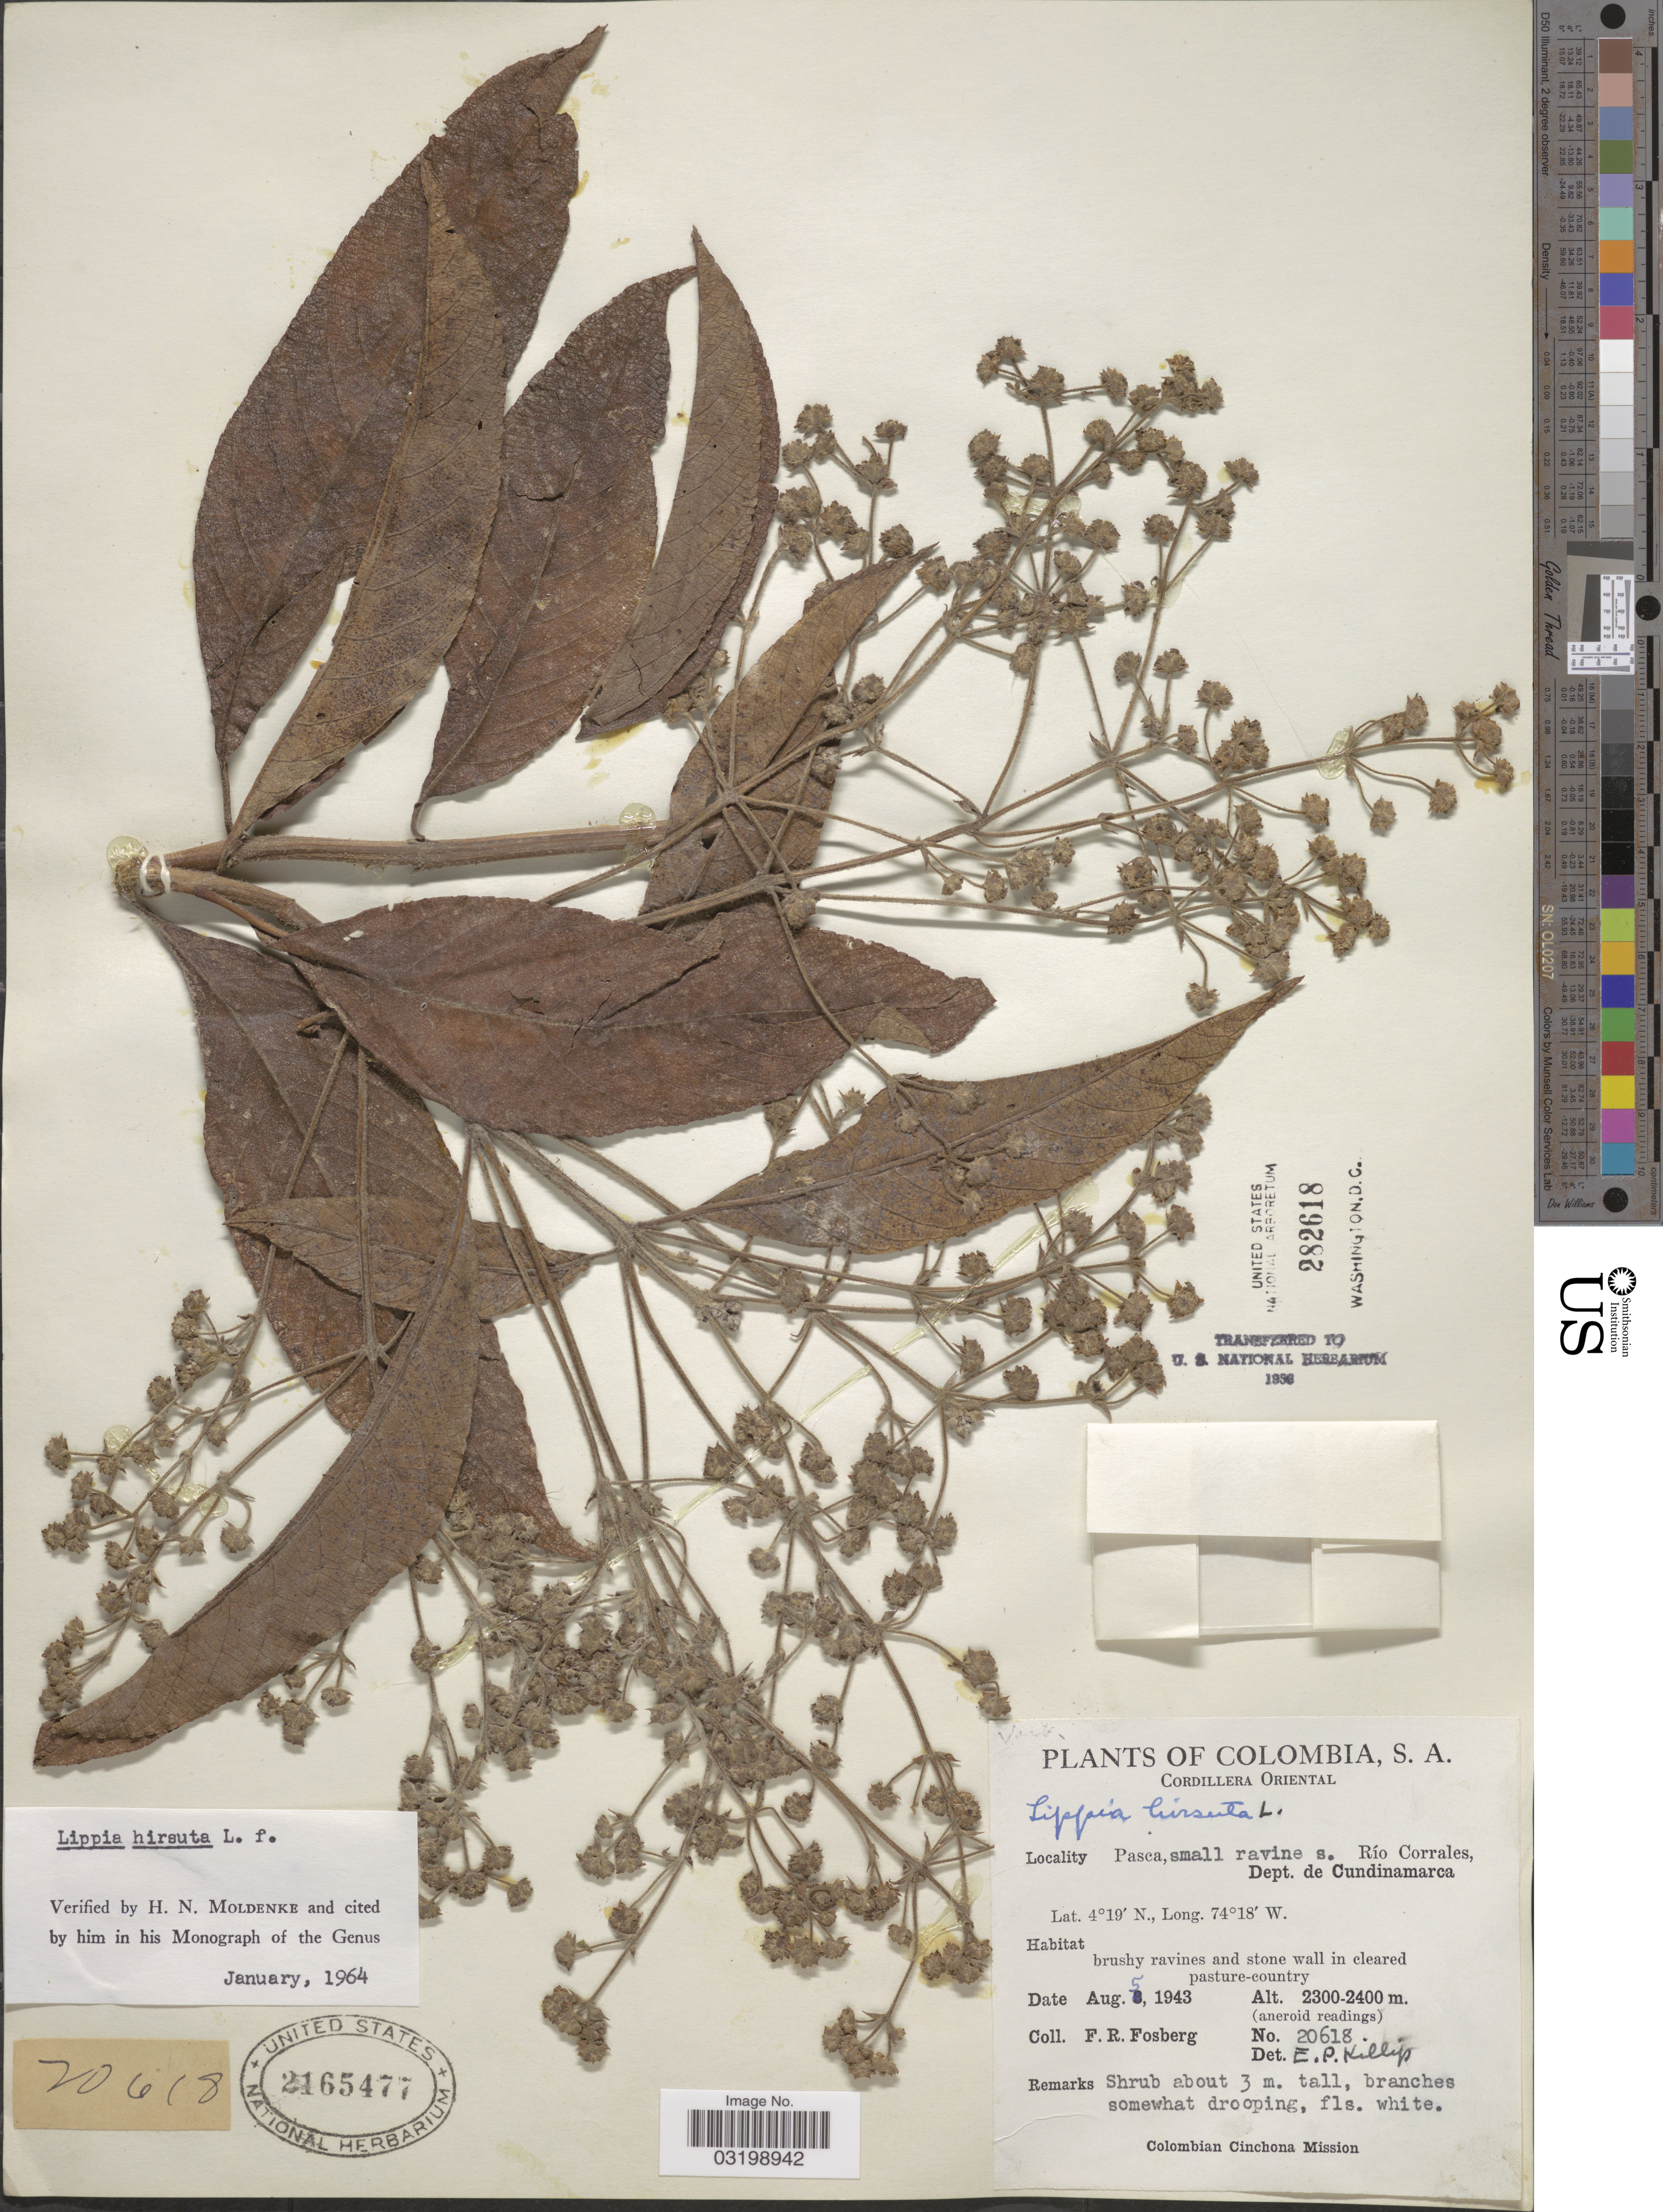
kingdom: Plantae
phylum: Tracheophyta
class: Magnoliopsida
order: Lamiales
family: Verbenaceae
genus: Lippia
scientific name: Lippia hirsuta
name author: L. f.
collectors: F. R. Fosberg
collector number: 20618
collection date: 1943-08-05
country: Colombia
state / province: Cundinamarca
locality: Cordillera Oriental. Pasca, small ravine s. Río Corrales, Dept. de Cundinamarca.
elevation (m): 2300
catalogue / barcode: US 2165477